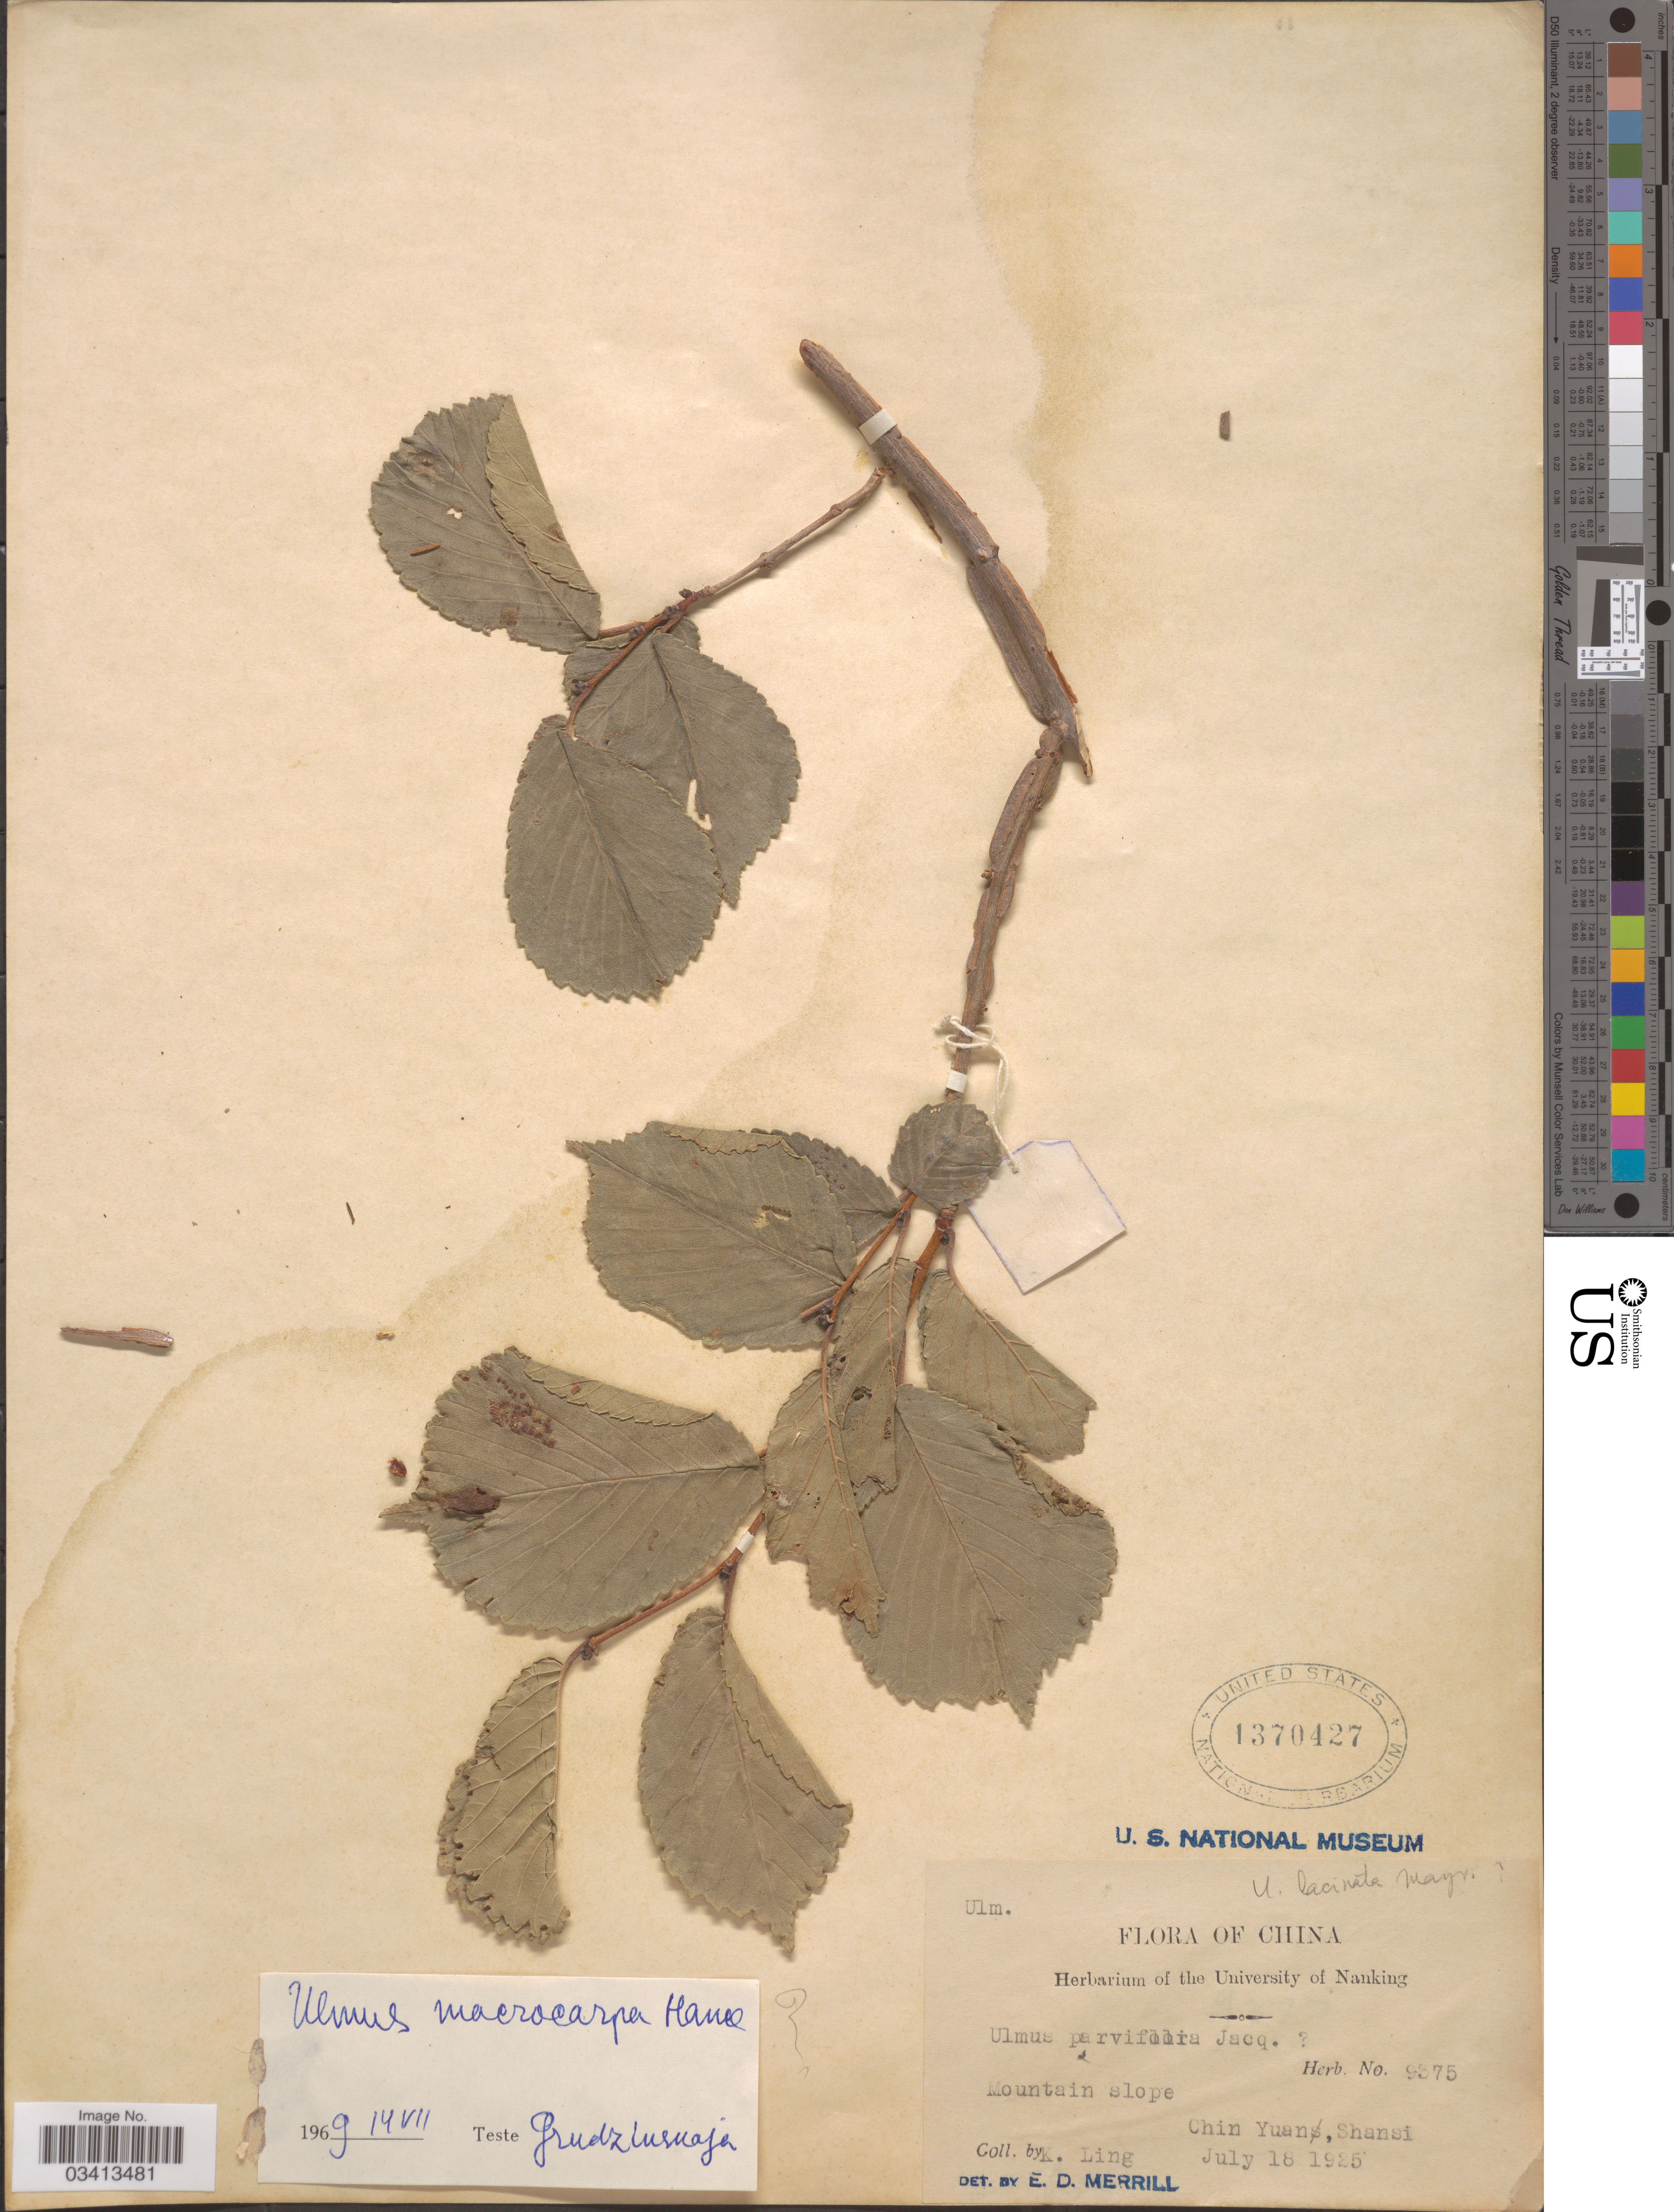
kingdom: Plantae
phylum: Tracheophyta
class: Magnoliopsida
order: Rosales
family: Ulmaceae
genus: Ulmus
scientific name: Ulmus macrocarpa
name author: Hance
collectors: K. Ling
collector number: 9375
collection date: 1925-07-18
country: China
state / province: Shanxi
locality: Mountain slope. Chin Yuan, Shansi.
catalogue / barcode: US 1370427